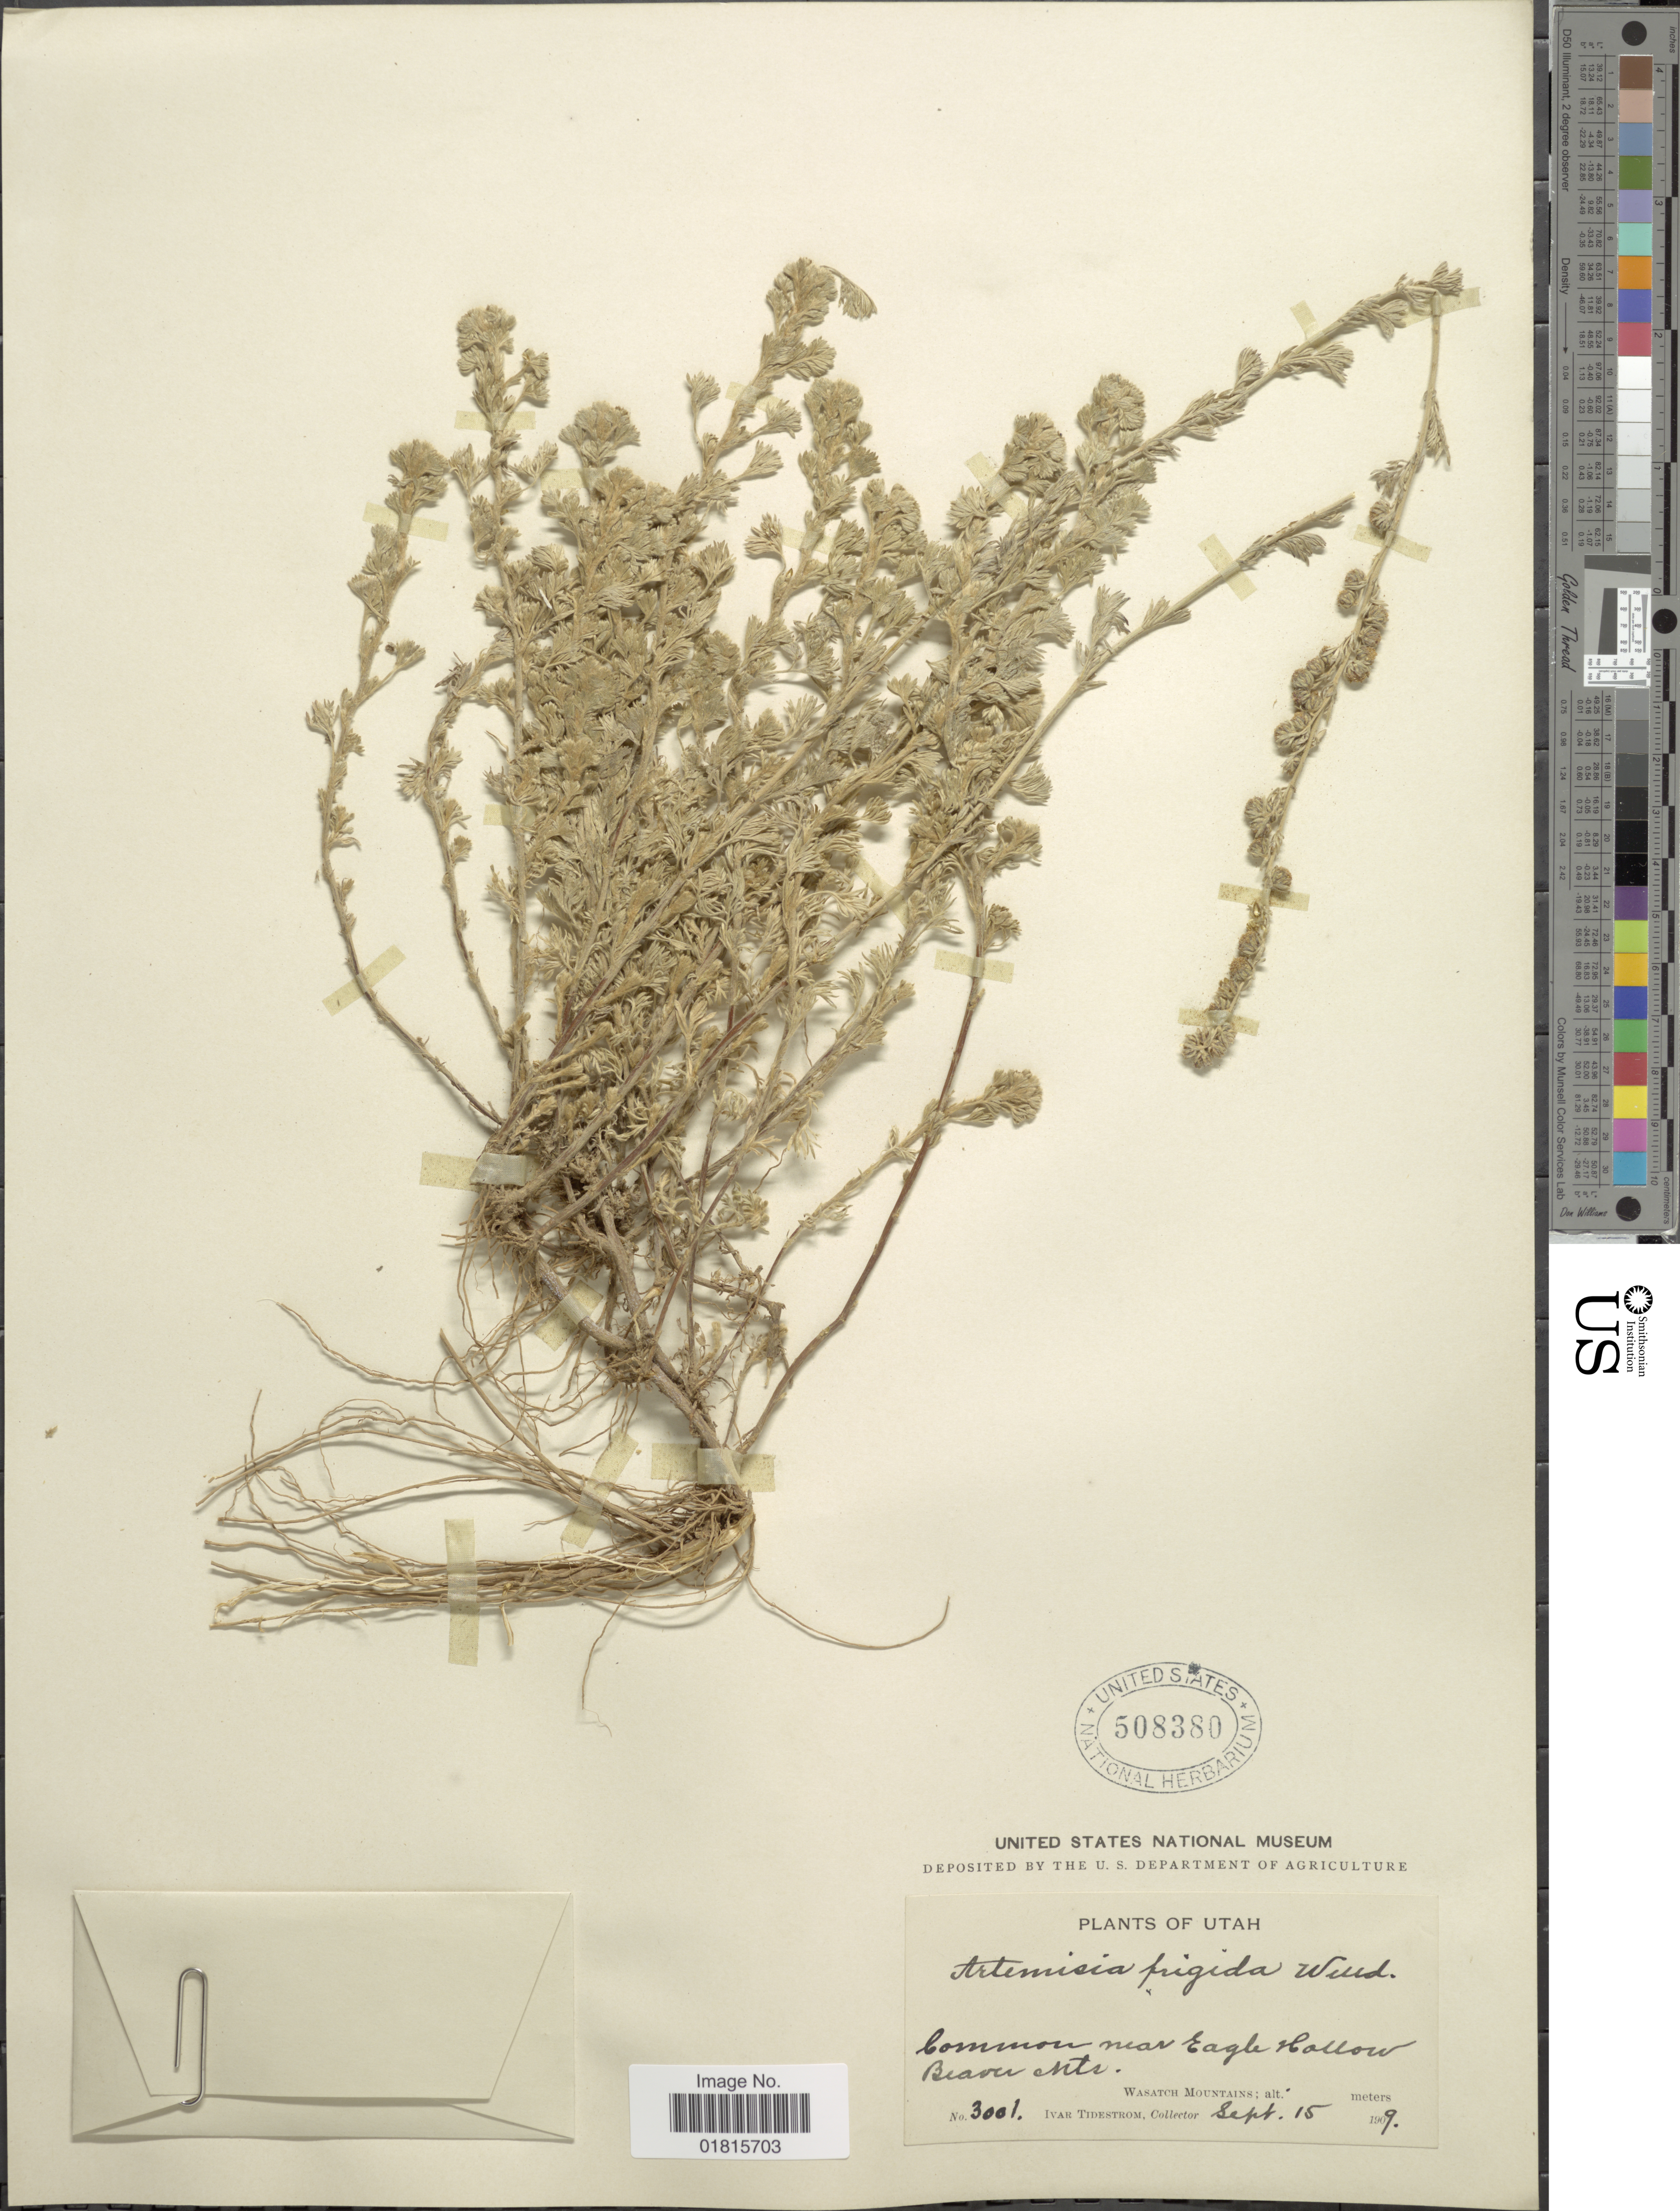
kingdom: Plantae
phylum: Tracheophyta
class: Magnoliopsida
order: Asterales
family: Asteraceae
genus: Artemisia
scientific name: Artemisia frigida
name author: Willd.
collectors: I. F. Tidestrom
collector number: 3001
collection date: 1909-09-15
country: United States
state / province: Utah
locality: Common near Eagle Hollow Beaver Mts., Wasatch Mountains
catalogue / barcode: US 508380